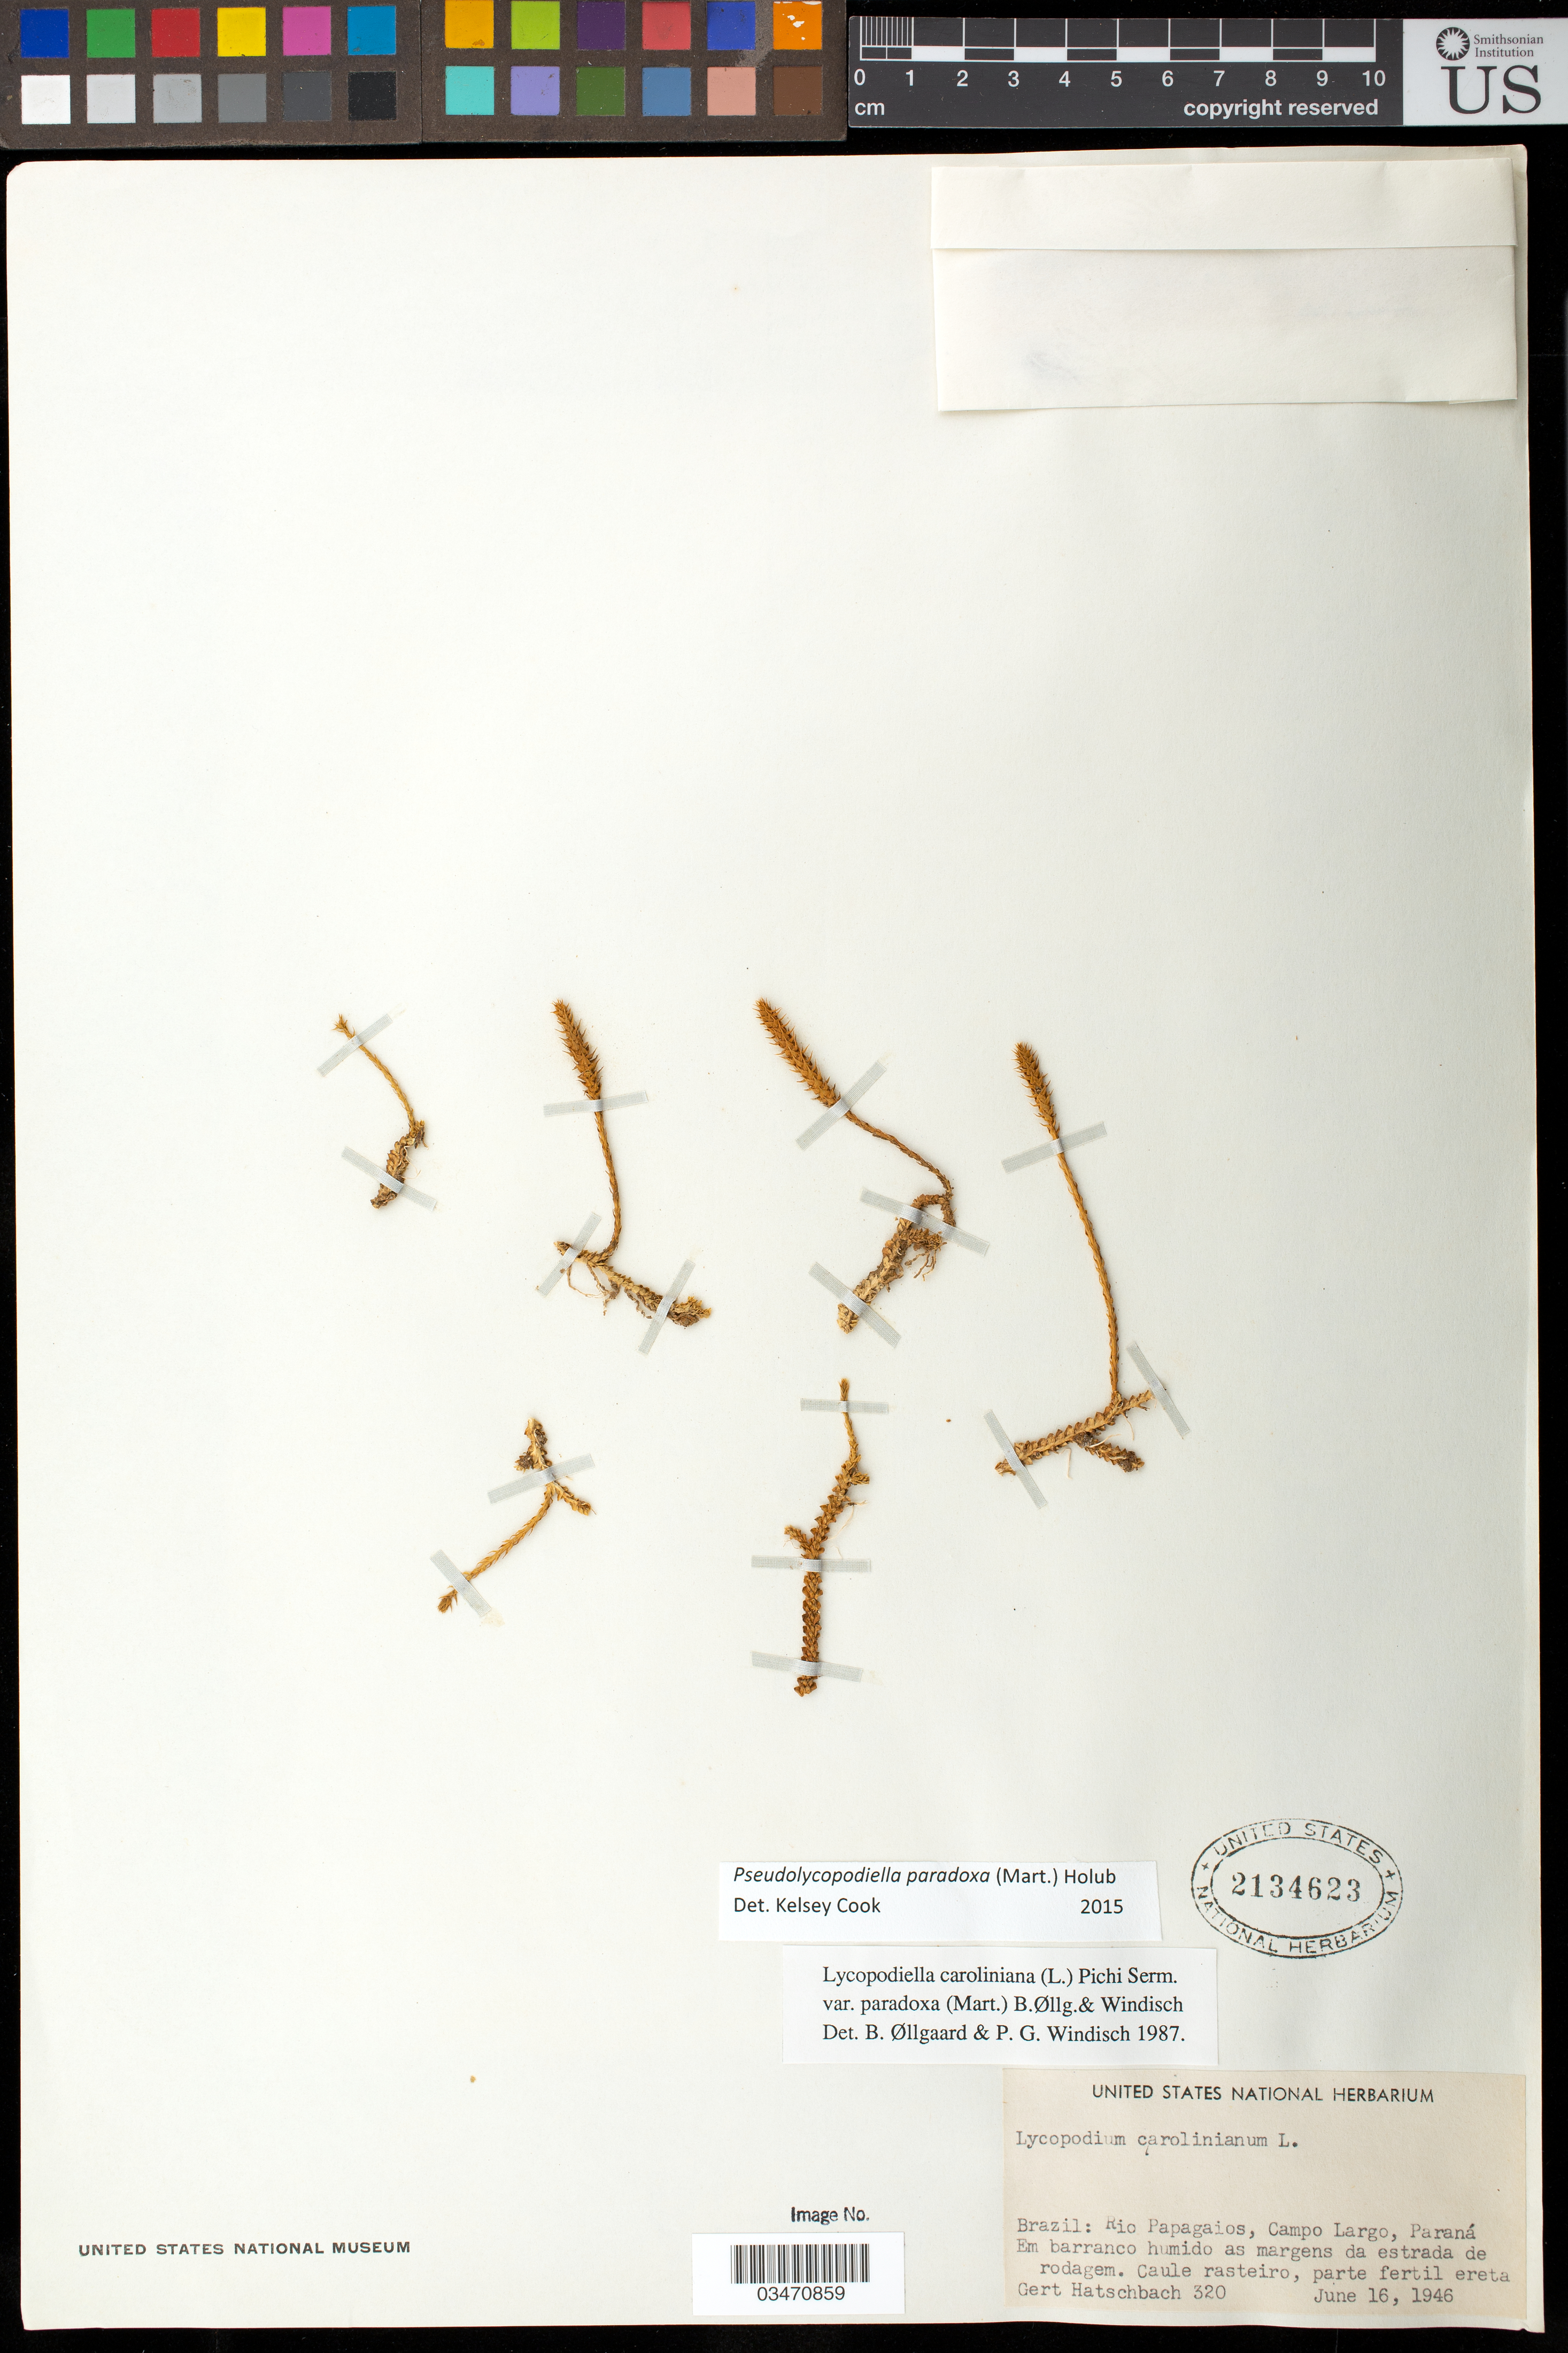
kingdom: Plantae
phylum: Tracheophyta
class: Lycopodiopsida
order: Lycopodiales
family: Lycopodiaceae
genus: Pseudolycopodiella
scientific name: Pseudolycopodiella paradoxa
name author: (Mart.) Holub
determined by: Cook, K.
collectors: G. Hatschbach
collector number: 320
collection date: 1946-06-15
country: Brazil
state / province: Paraná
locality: Rio Papagaios, Campo Largo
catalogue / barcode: US 2134623